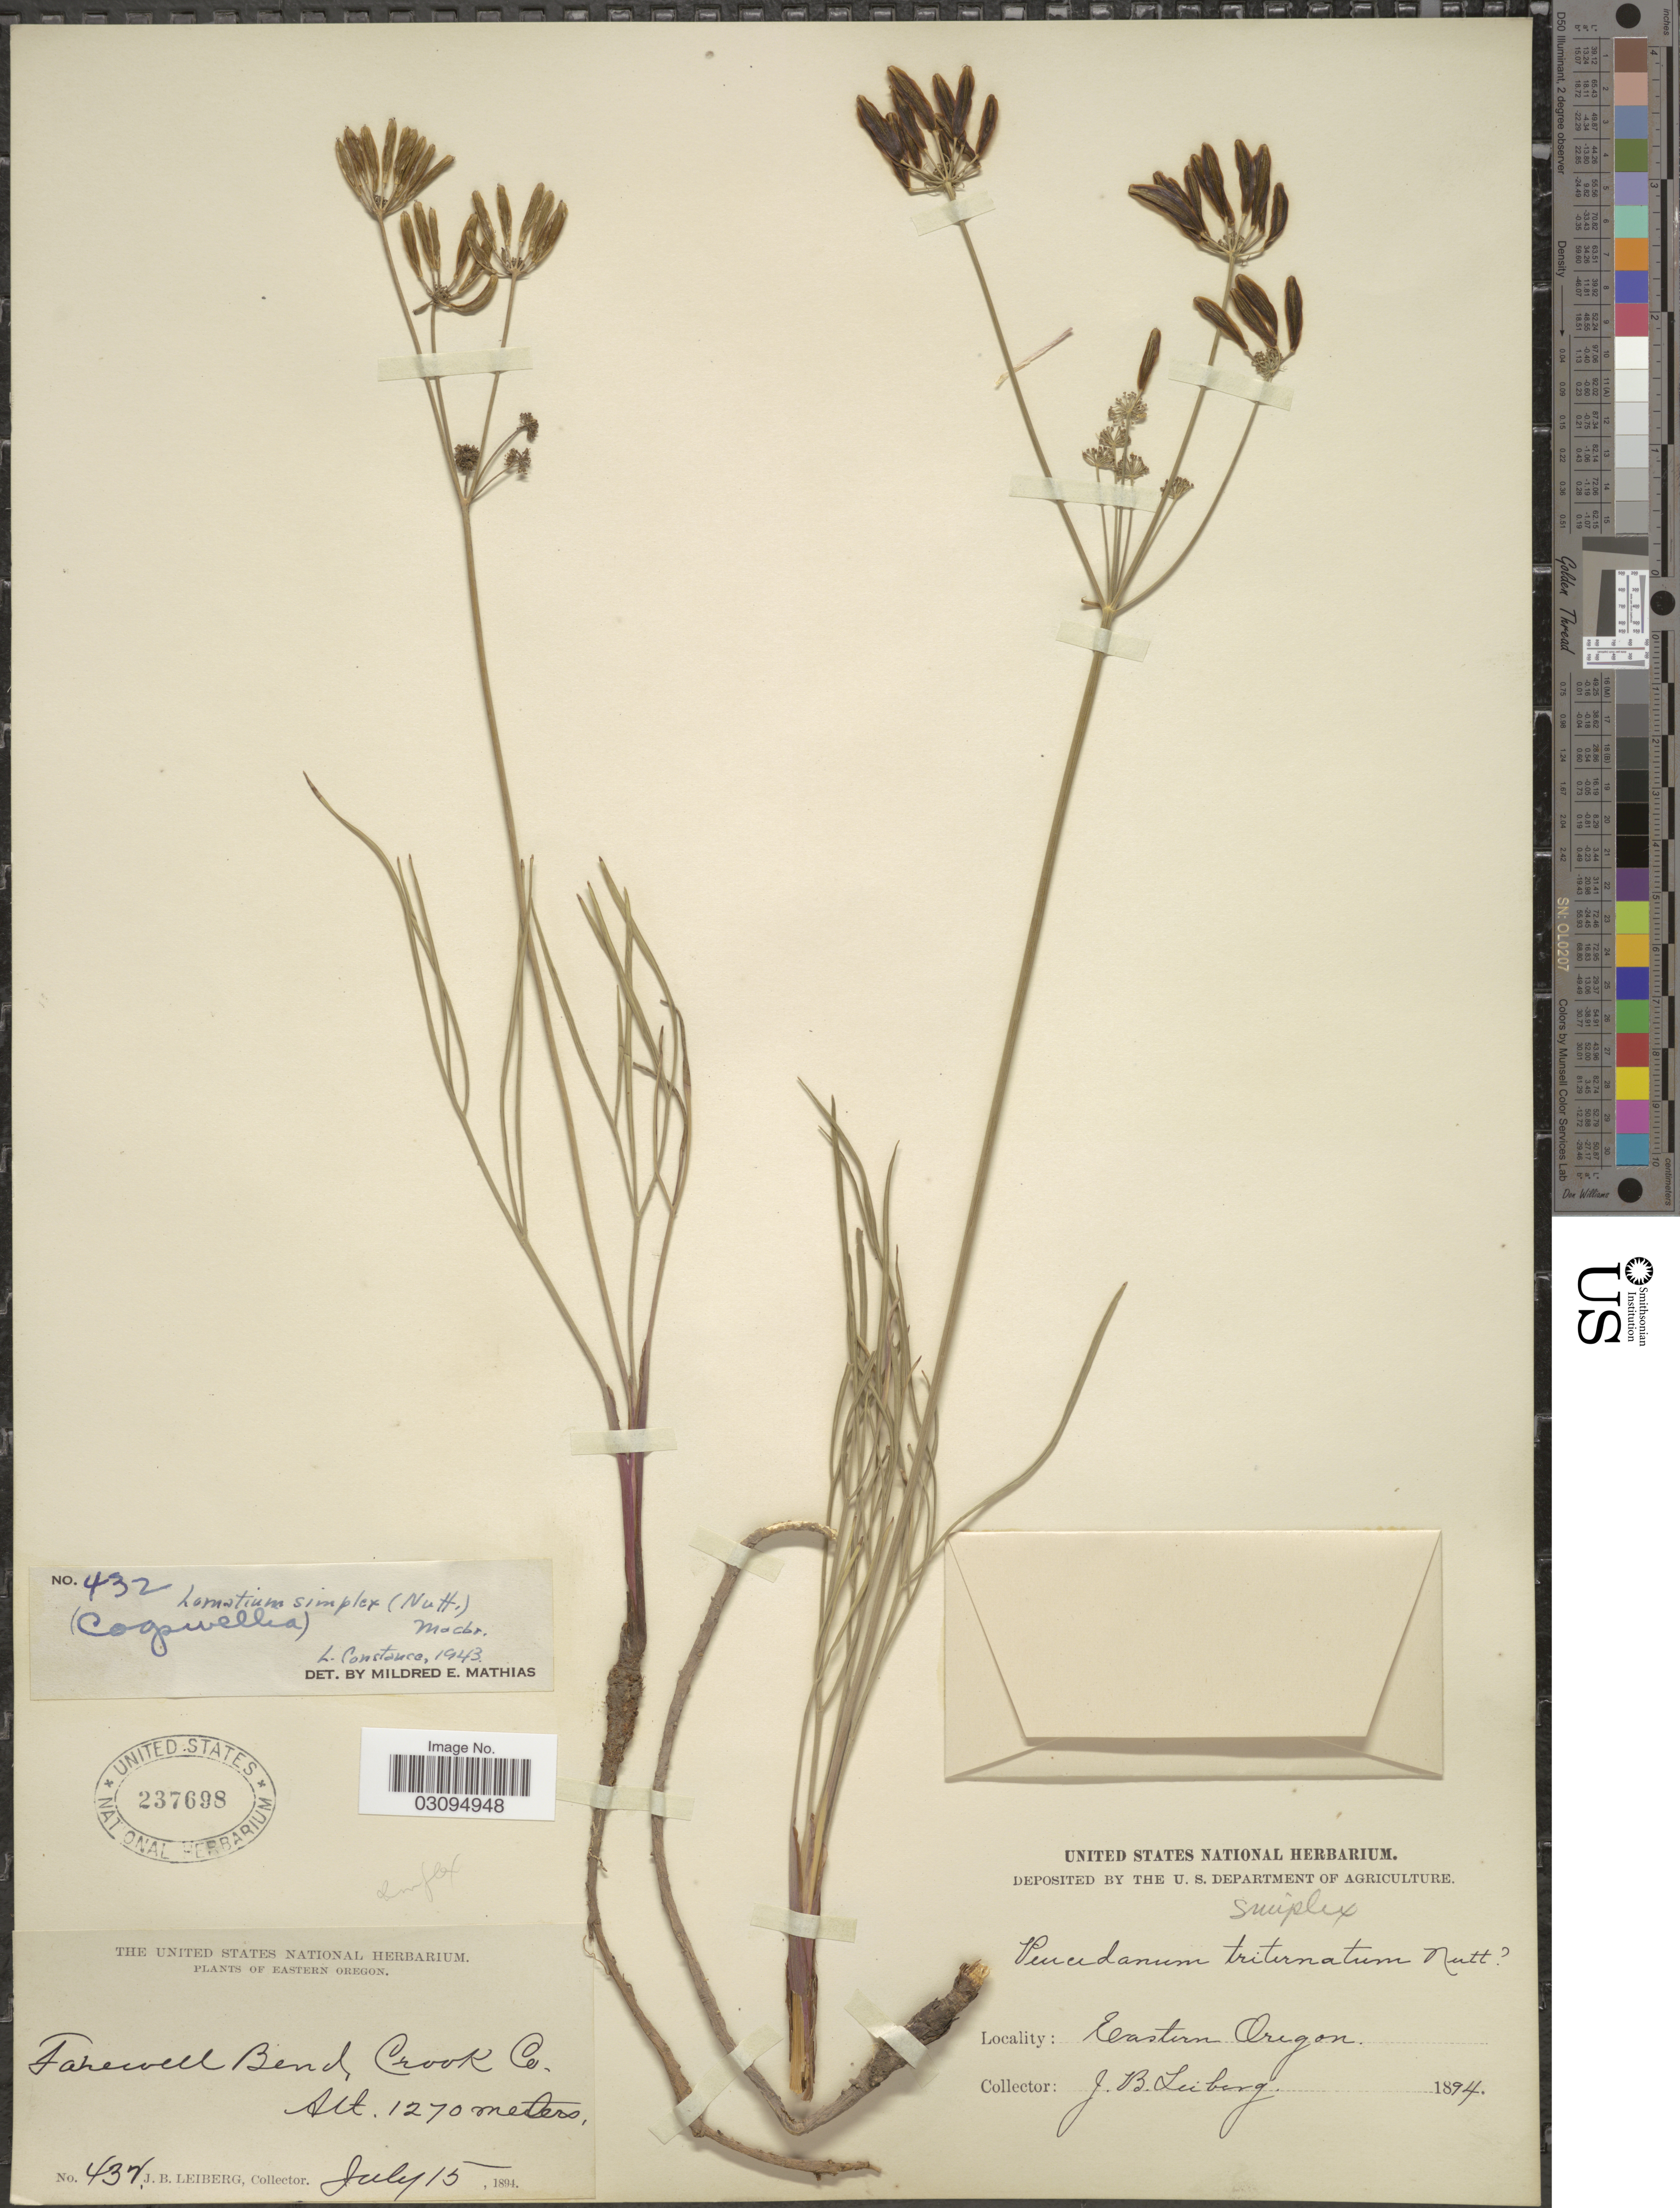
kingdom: Plantae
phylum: Tracheophyta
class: Magnoliopsida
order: Apiales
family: Apiaceae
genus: Lomatium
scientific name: Lomatium platycarpum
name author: (Torr.) J.M. Coult. & Rose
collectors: J. B. Leiberg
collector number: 432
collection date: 1894-07-15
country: United States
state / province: Oregon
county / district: Crook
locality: Eastern Oregon, Farewell Bend, Crook Co.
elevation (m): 1270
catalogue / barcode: US 237698